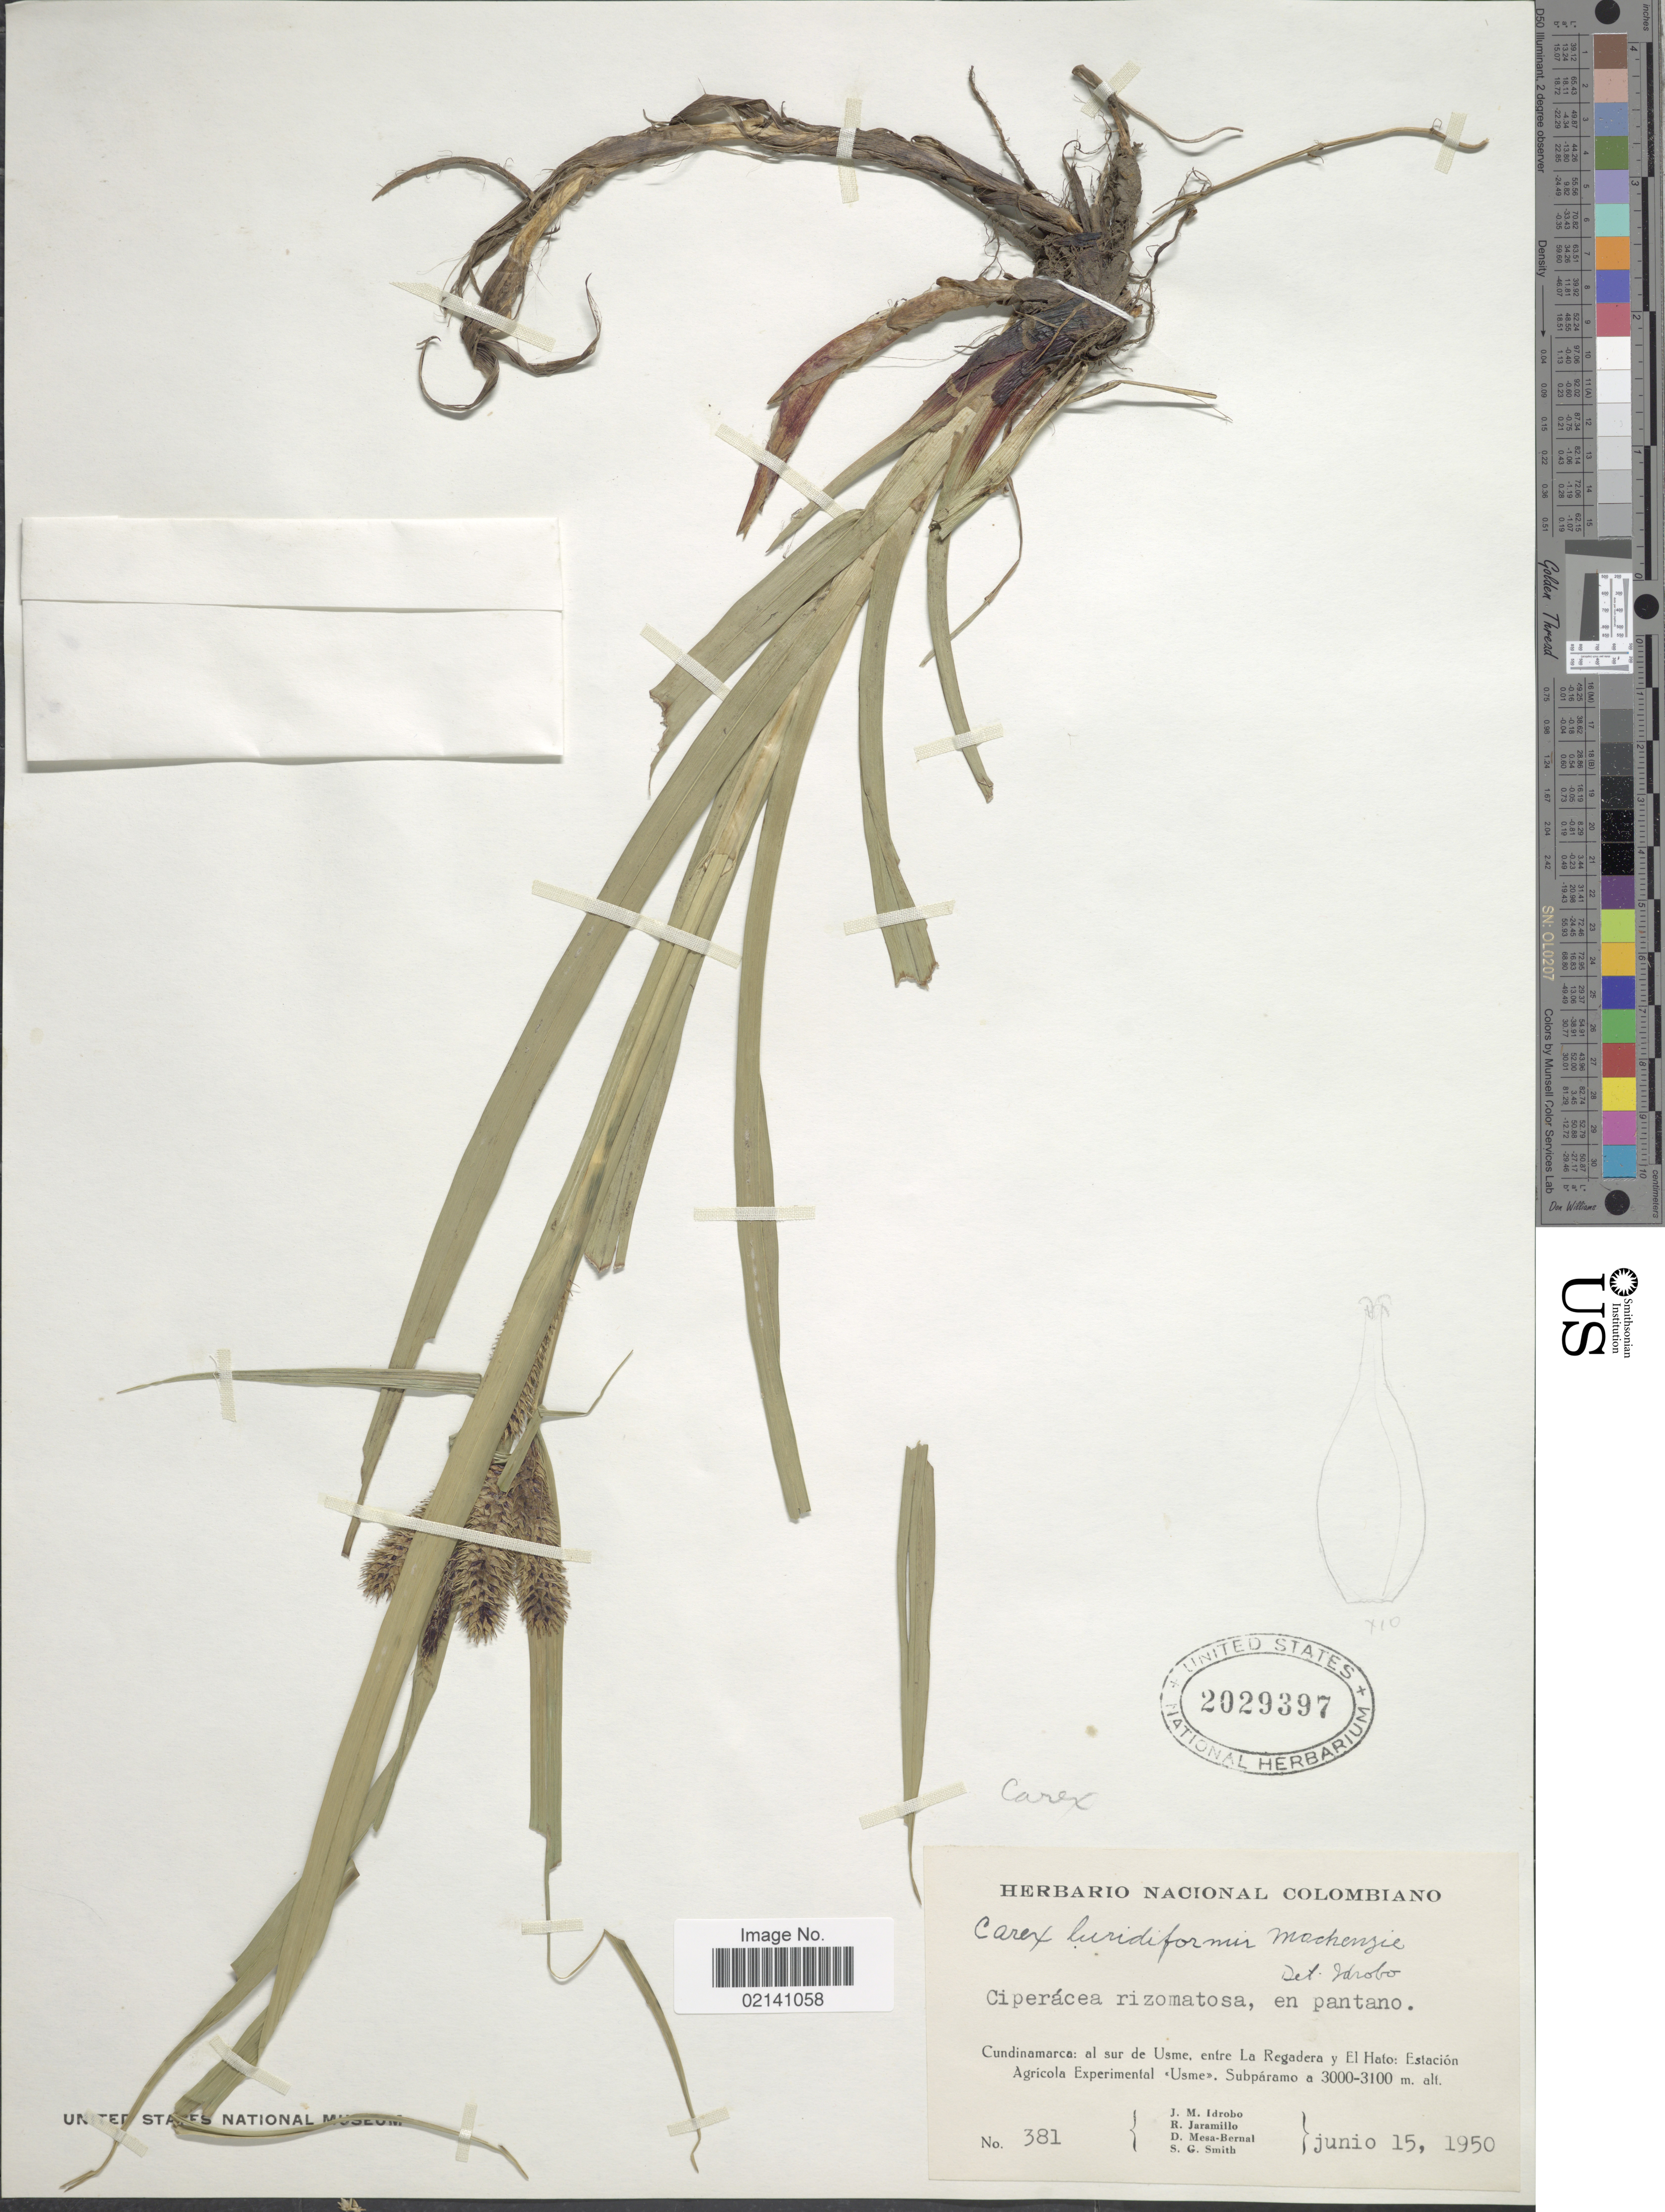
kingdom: Plantae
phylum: Tracheophyta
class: Liliopsida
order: Poales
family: Cyperaceae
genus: Carex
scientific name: Carex purpurea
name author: Boott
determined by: Jimnéz-Mejias, Pedro, (UPOS), Universidad Pablo de Olavide (SPAIN)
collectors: J. M. Idrobo, R. Jaramillo M., D. Mesa-Bernal & S. G. Smith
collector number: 381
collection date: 1950-06-15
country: Colombia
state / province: Cundinamarca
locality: Cundinamarca: al sur de Usme, entre la Regadera y El Hato: Estacion Agricola Experimental, Usme, Subparamo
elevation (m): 3000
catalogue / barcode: US 2029397